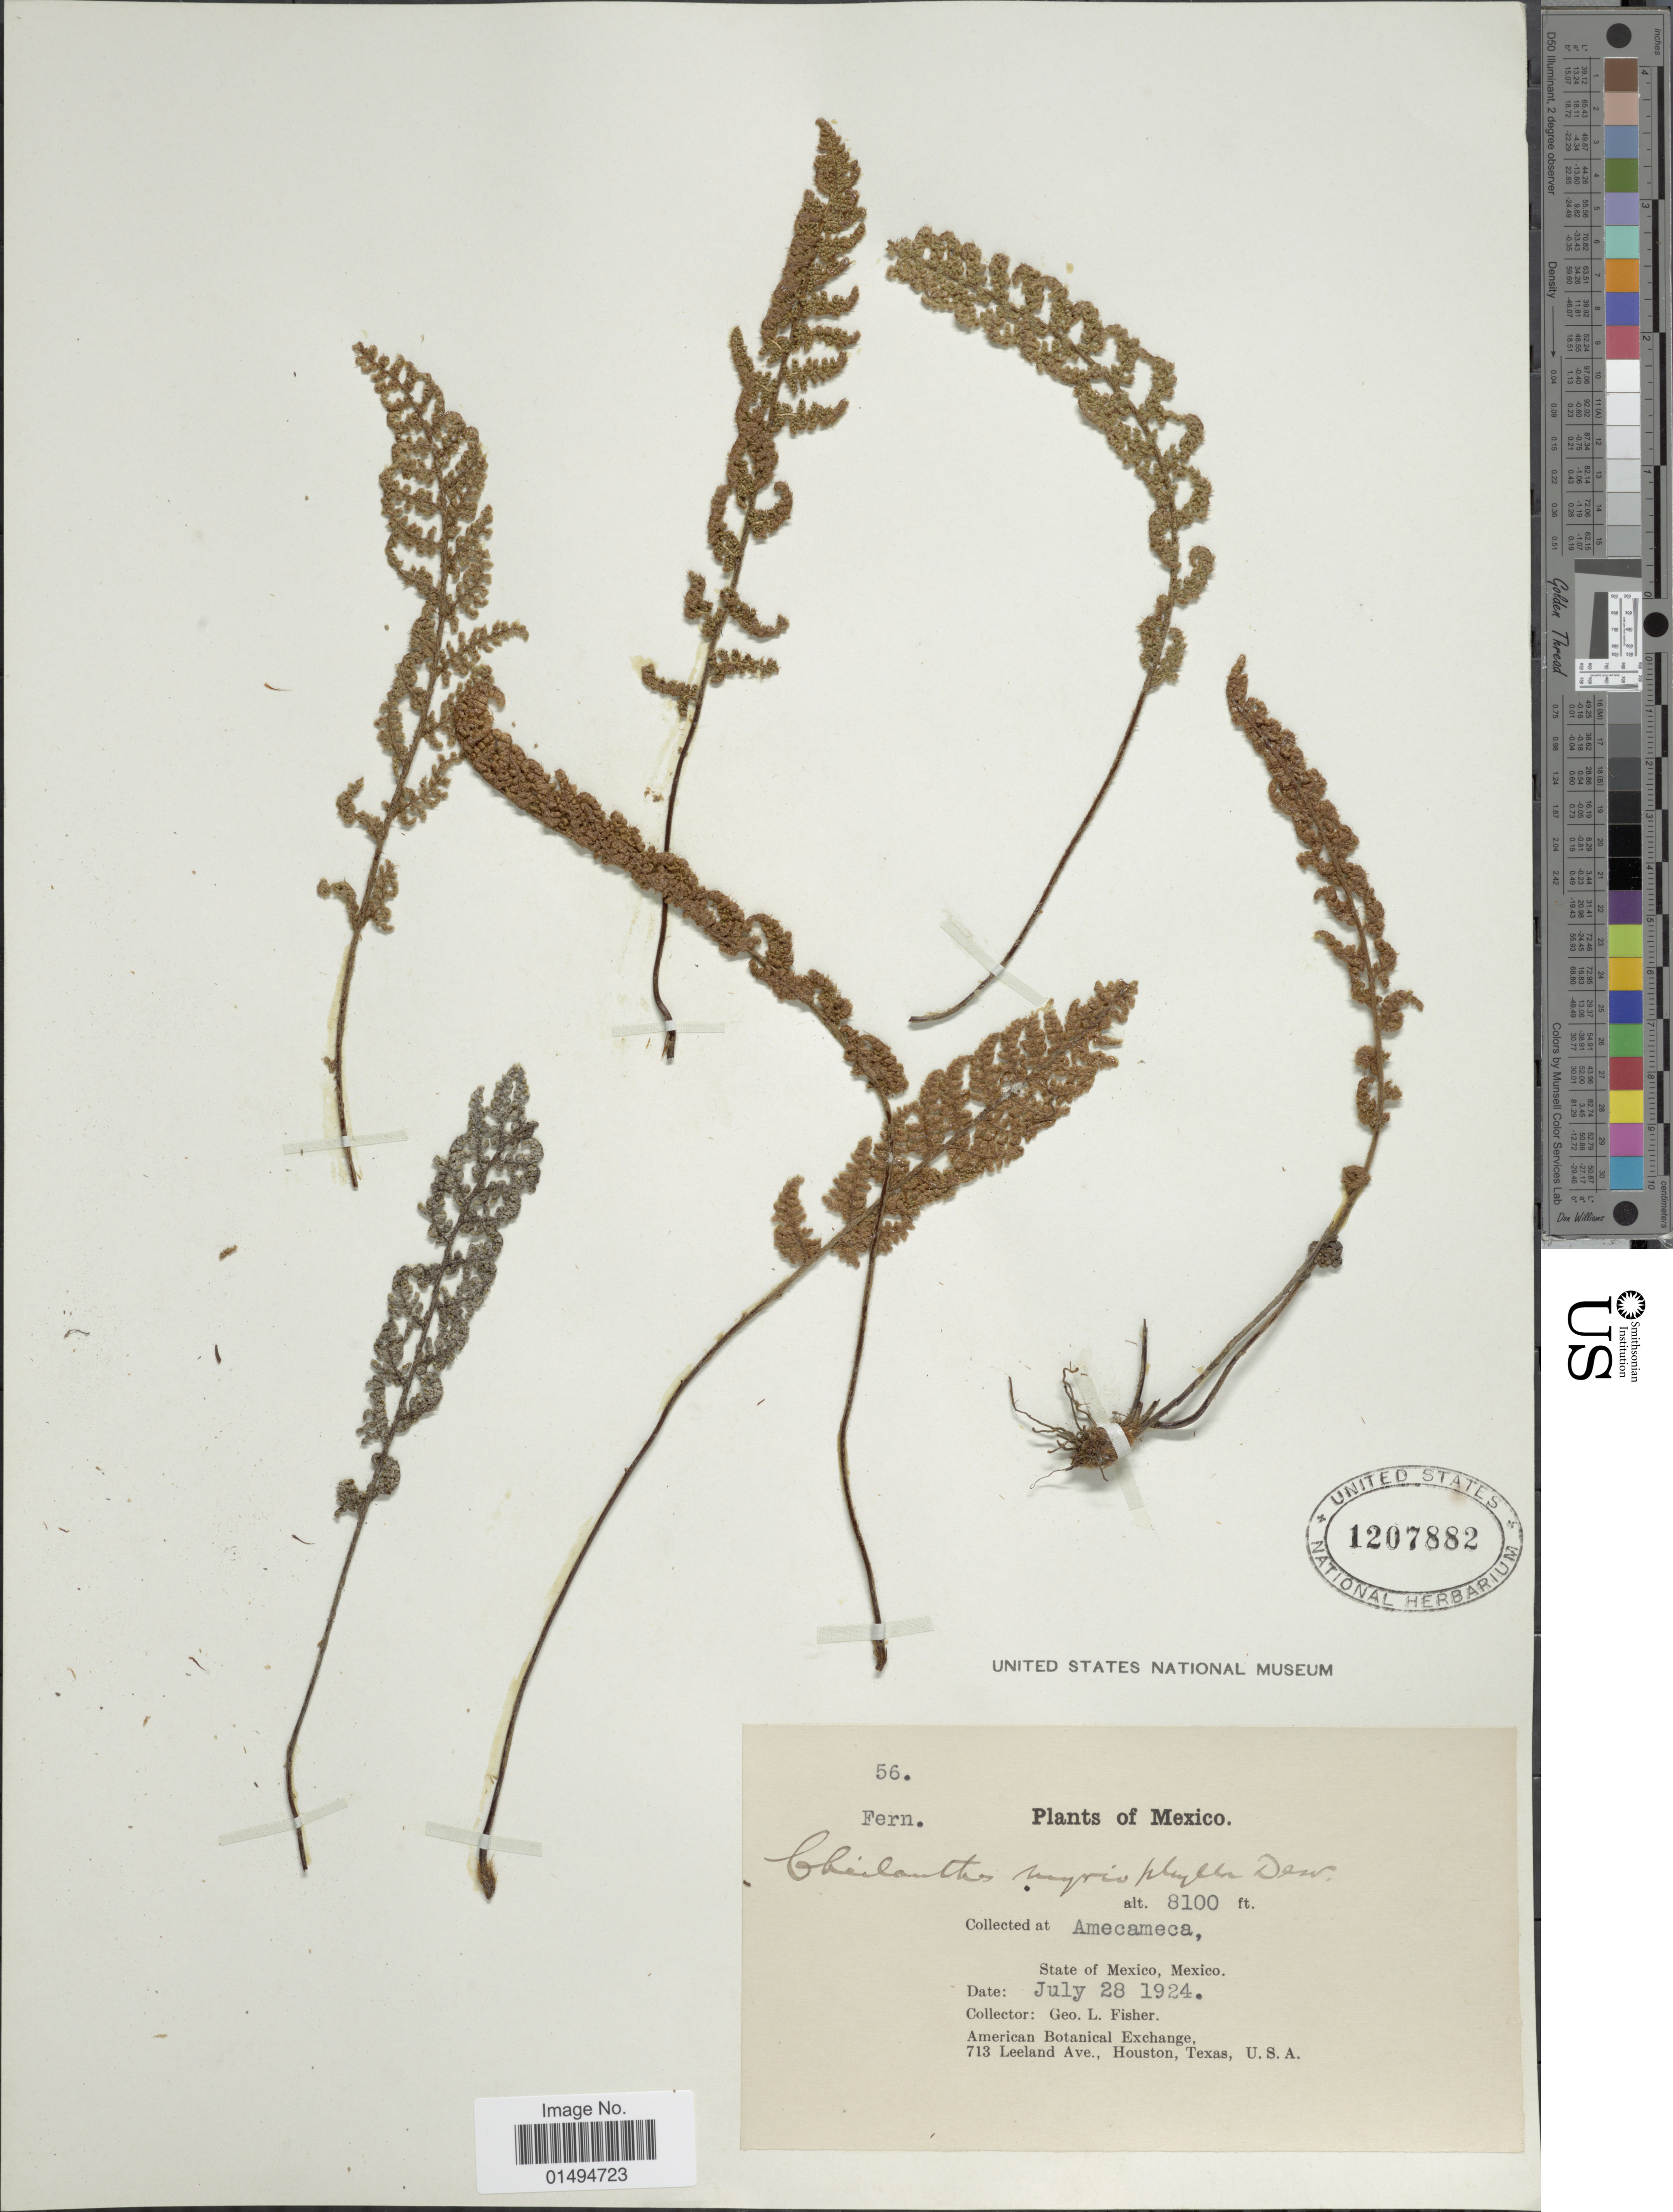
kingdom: Plantae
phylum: Tracheophyta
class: Polypodiopsida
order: Polypodiales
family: Pteridaceae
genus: Myriopteris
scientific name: Myriopteris myriophylla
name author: (Desv.) J. Sm.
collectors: G. L. Fisher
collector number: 56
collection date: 1924-07-28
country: Mexico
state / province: México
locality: Amecameca, State of mexico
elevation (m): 2469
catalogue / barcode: US 1207882